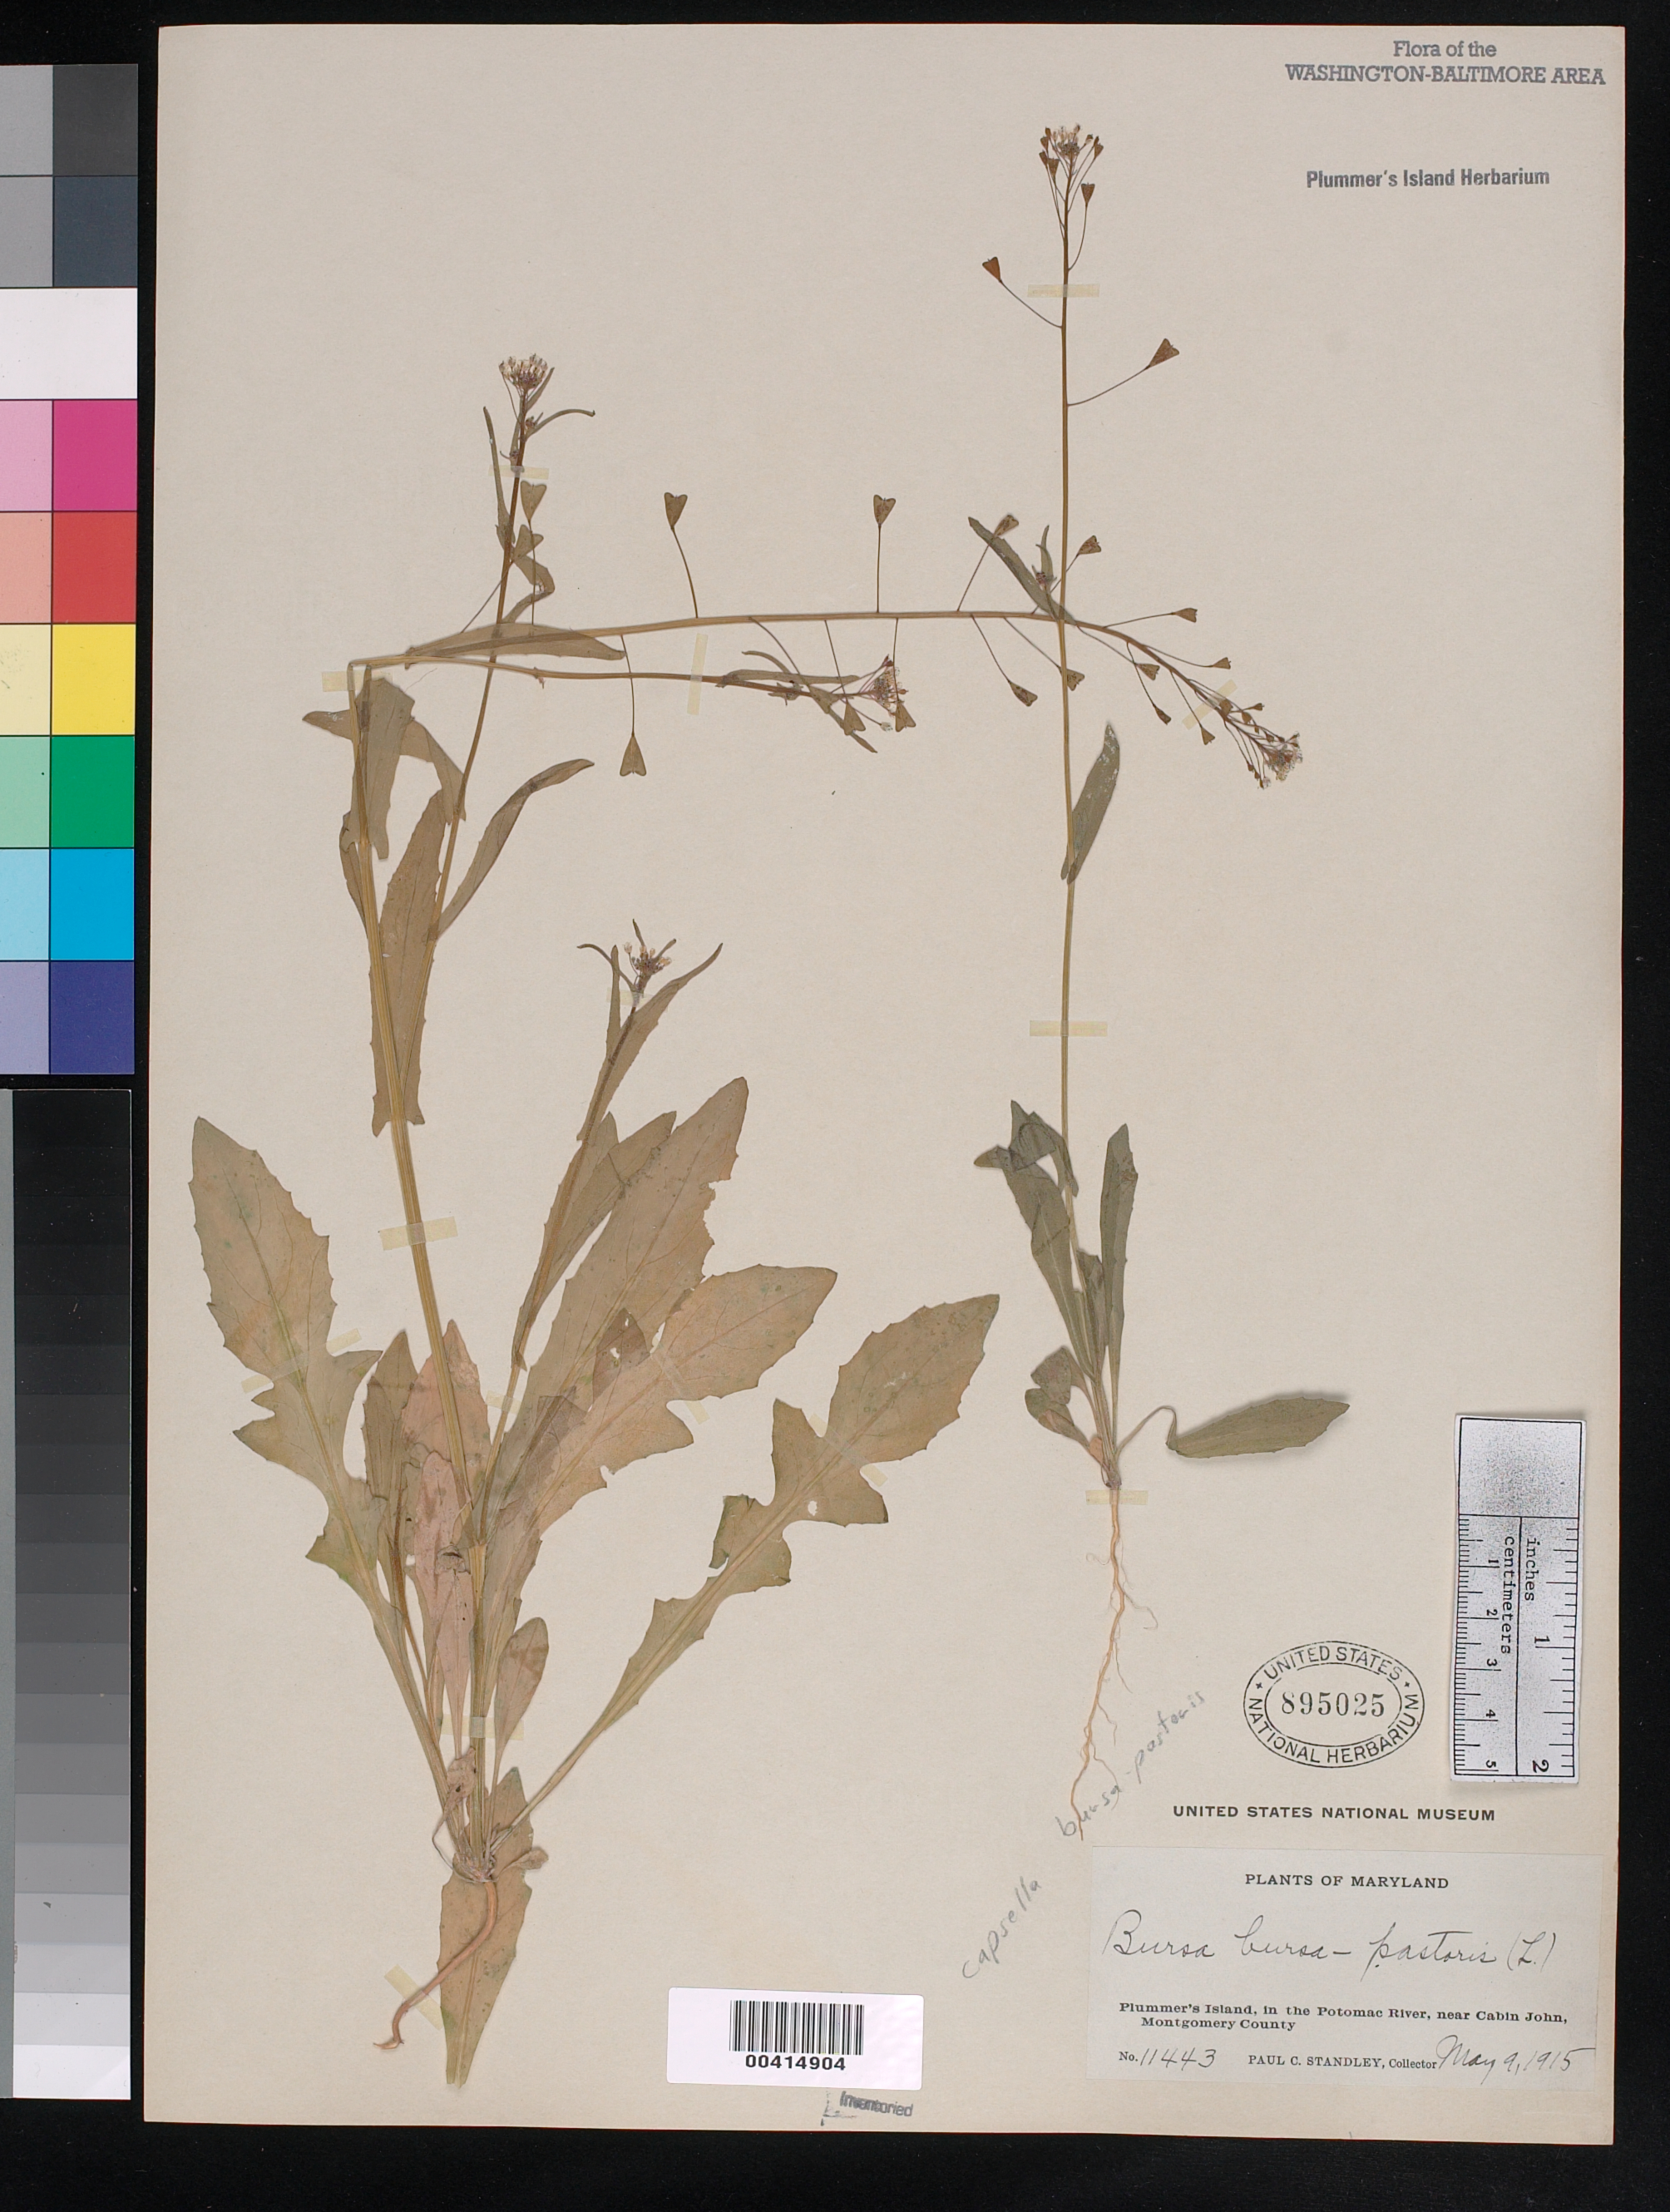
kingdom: Plantae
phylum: Tracheophyta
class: Magnoliopsida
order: Brassicales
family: Brassicaceae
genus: Capsella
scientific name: Capsella bursa-pastoris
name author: (L.) Medik.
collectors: P. C. Standley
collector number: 11443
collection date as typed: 09 May 1915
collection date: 1915-05-09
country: United States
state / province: Maryland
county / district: Montgomery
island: Plummers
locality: Plummer's Island C. & O. Canal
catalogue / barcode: US 895025